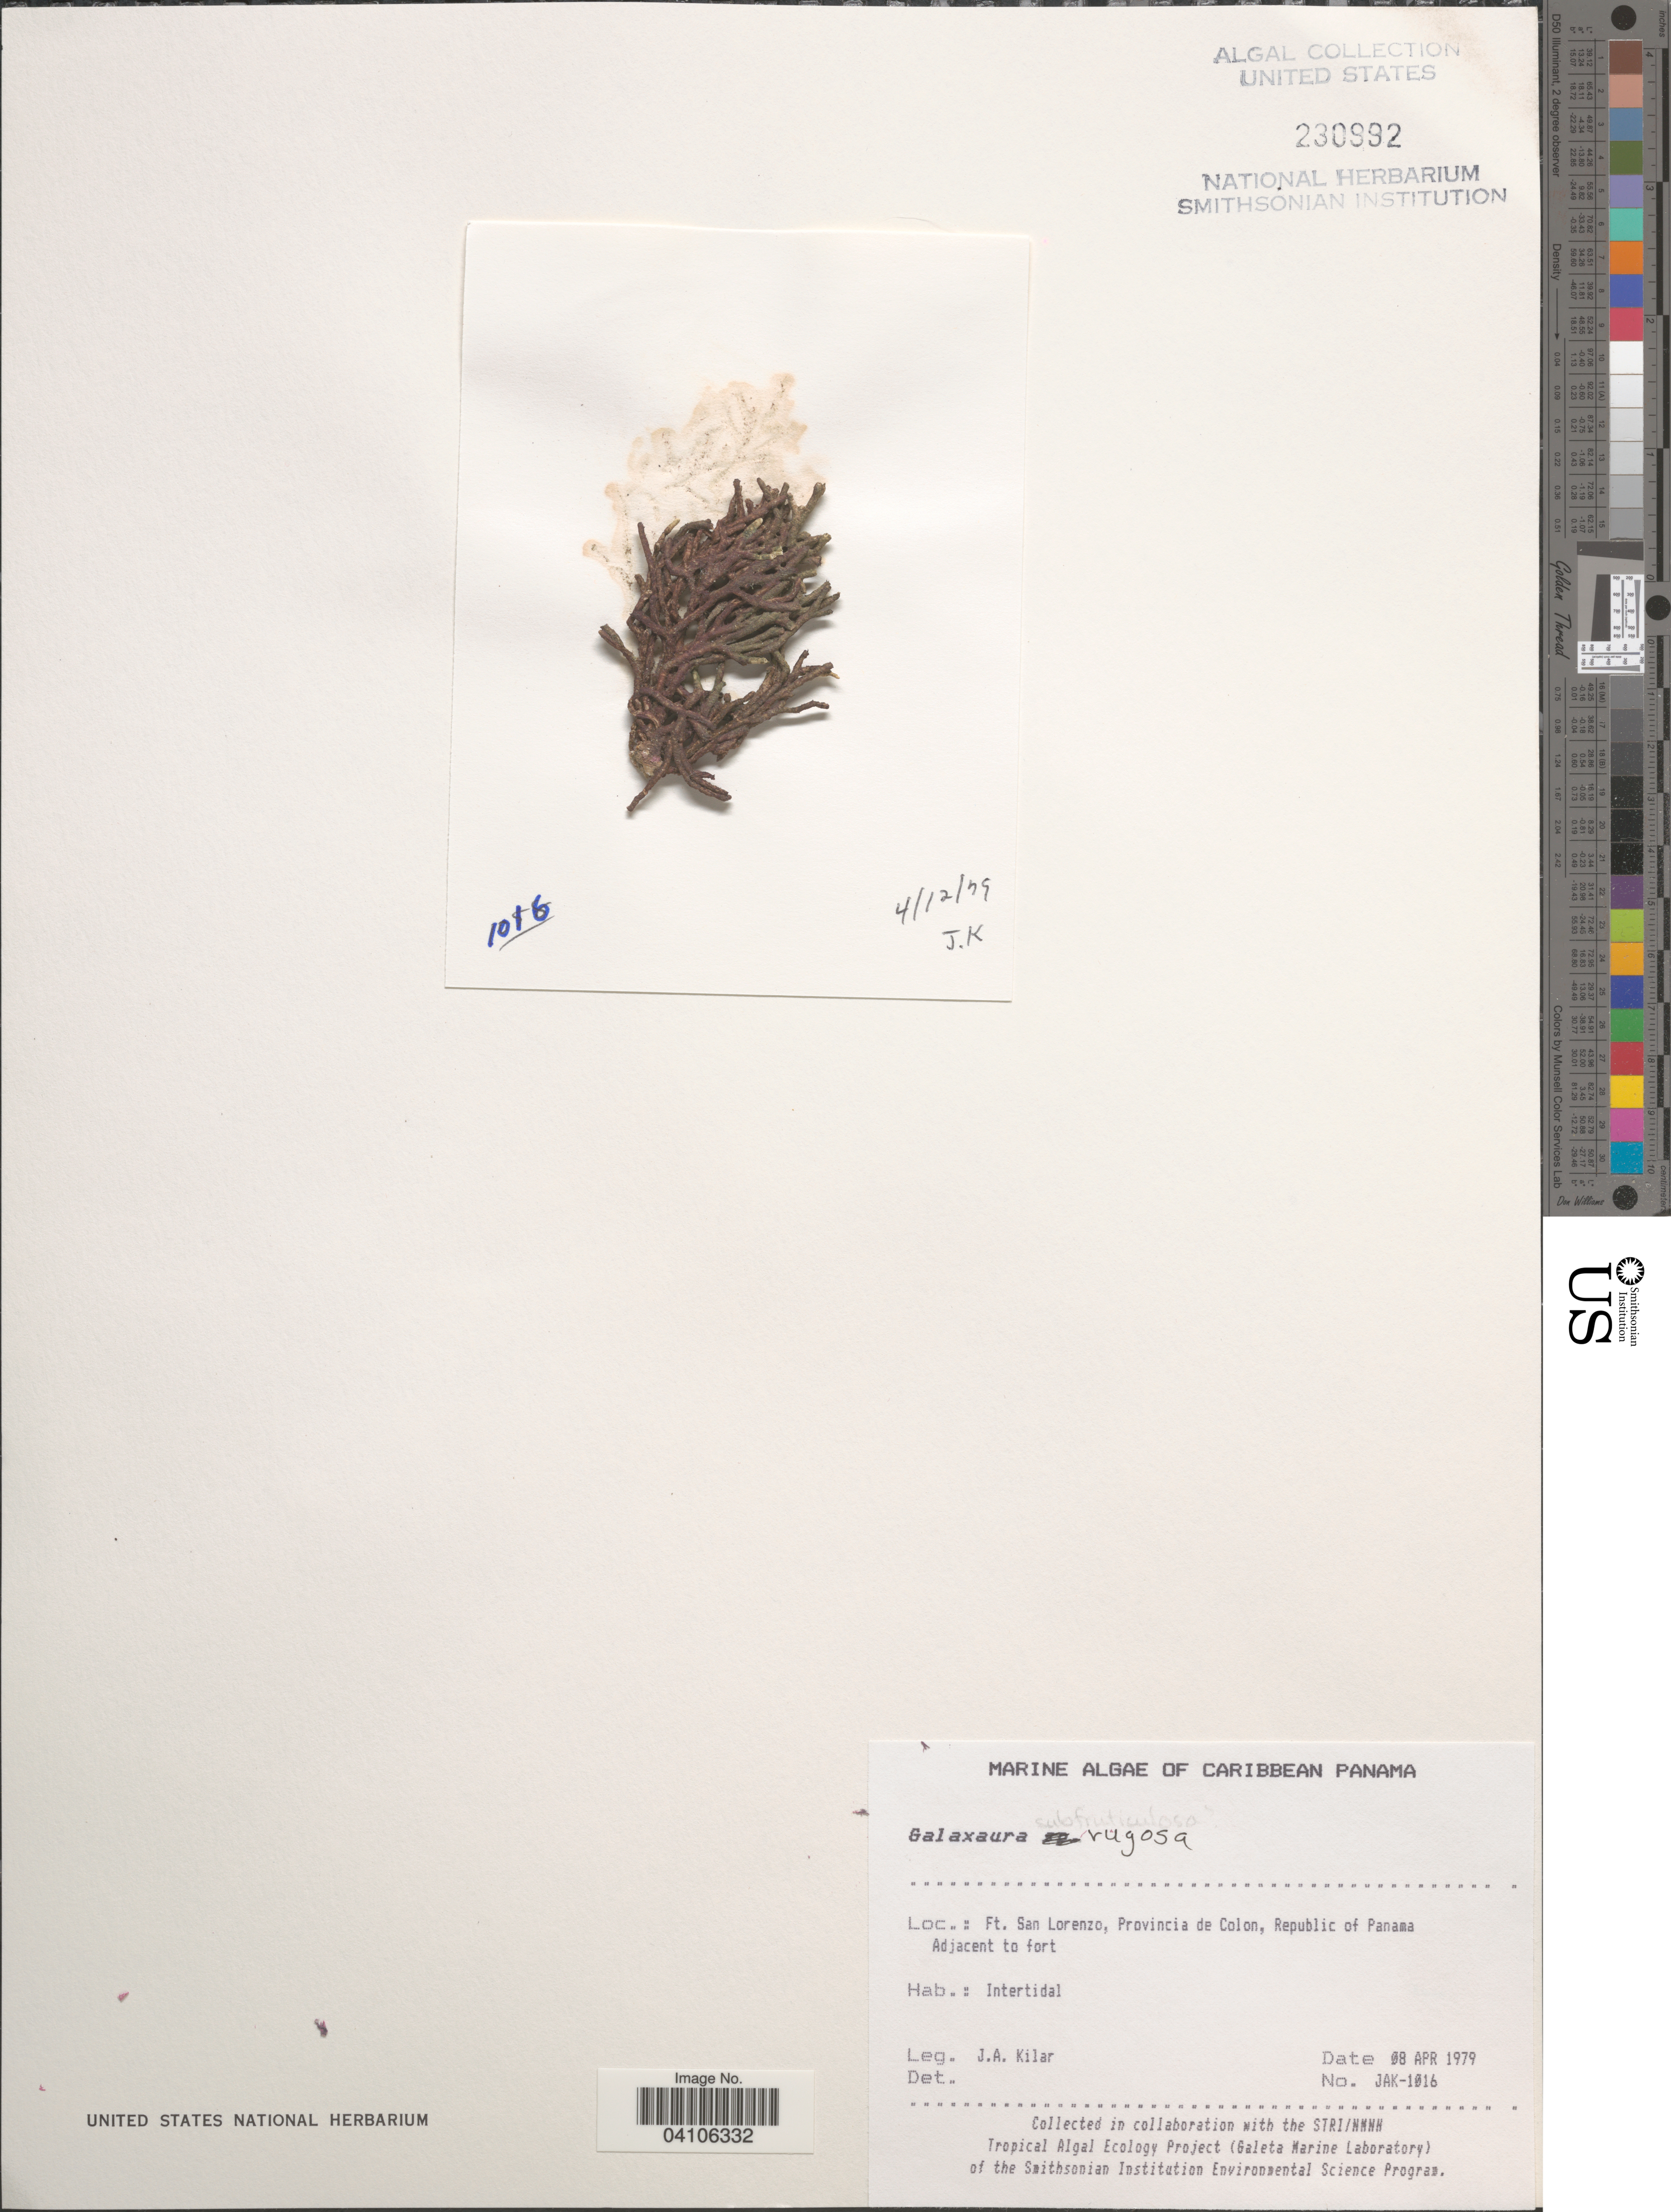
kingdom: Plantae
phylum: Rhodophyta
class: Florideophyceae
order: Nemaliales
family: Galaxauraceae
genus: Galaxaura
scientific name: Galaxaura rugosa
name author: (Ellis & Sol.) J.V.Lamouroux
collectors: J. A. Kilar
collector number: JAK-1016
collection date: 1979-04-08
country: Panama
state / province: Colón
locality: Caribbean Panama. Ft. San Lorenzo, Republic of Panama. Adjacent of fort.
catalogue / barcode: US 230992